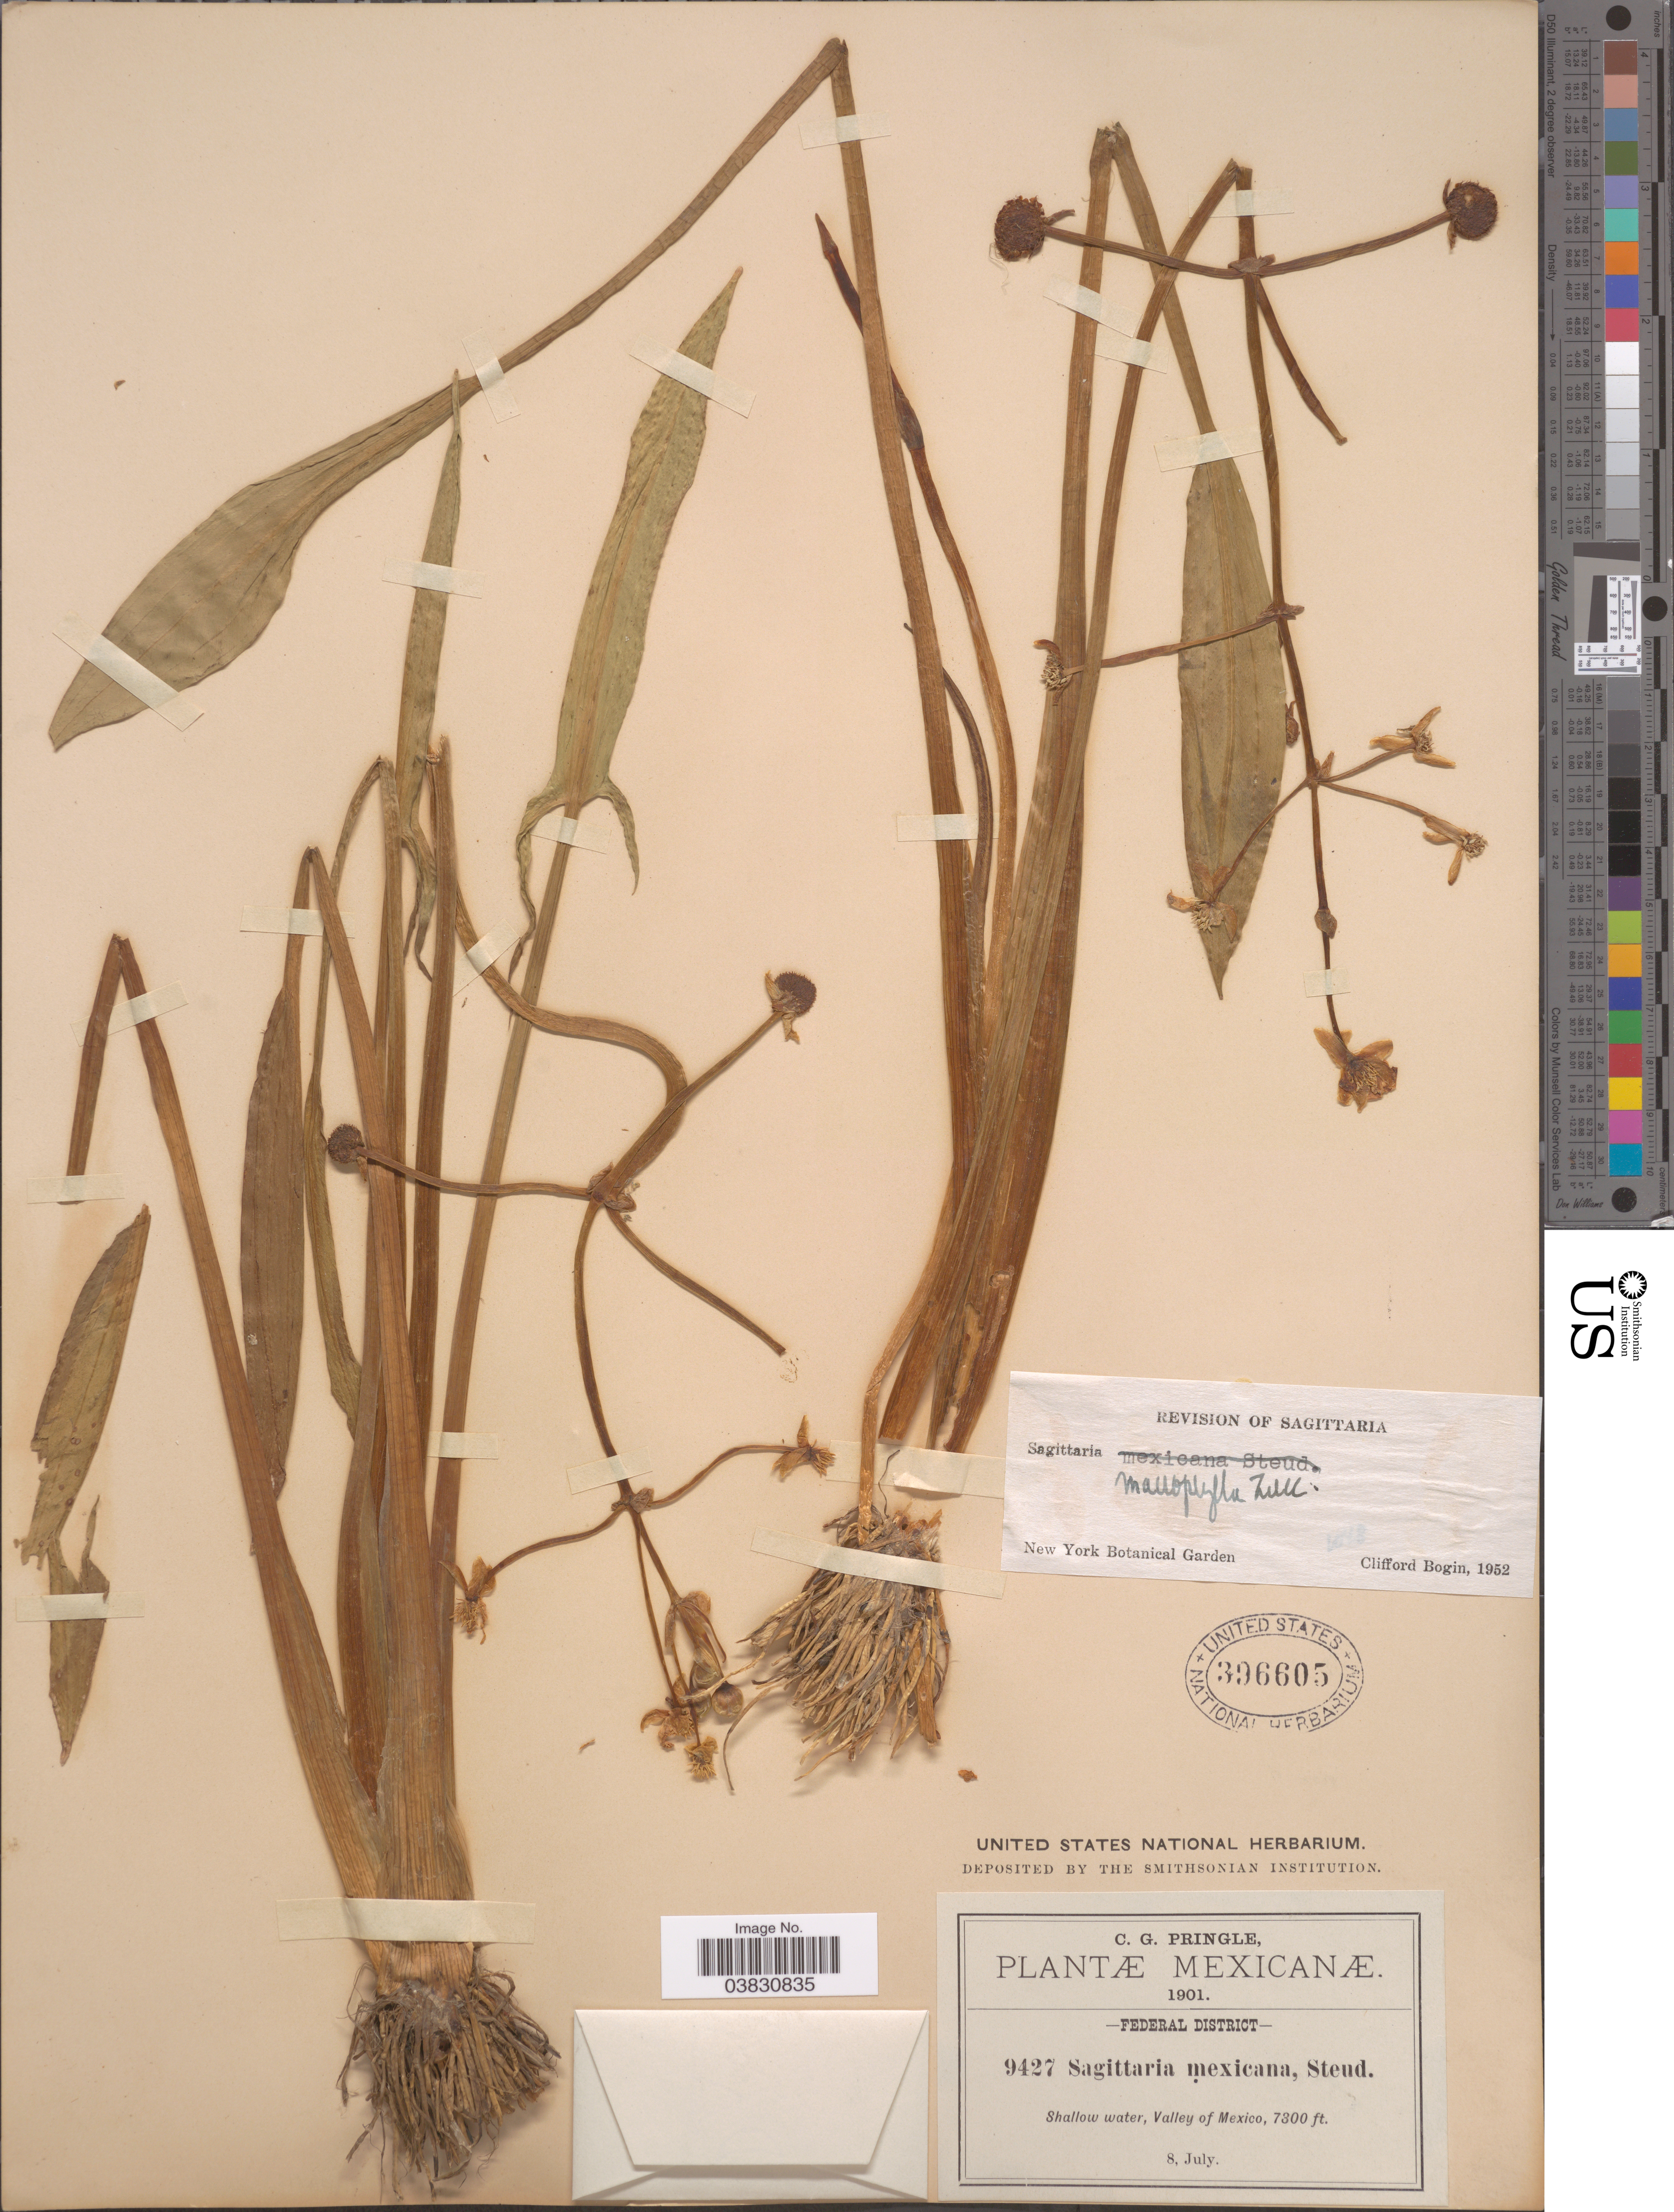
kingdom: Plantae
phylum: Tracheophyta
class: Liliopsida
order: Alismatales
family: Alismataceae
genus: Sagittaria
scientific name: Sagittaria macrophylla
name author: Zucc.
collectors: C. G. Pringle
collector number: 9427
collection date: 1901-07-08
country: Mexico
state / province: Distrito Federal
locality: Federal District. Shallow water, Valley of Mexico.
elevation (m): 2225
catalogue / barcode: US 396605